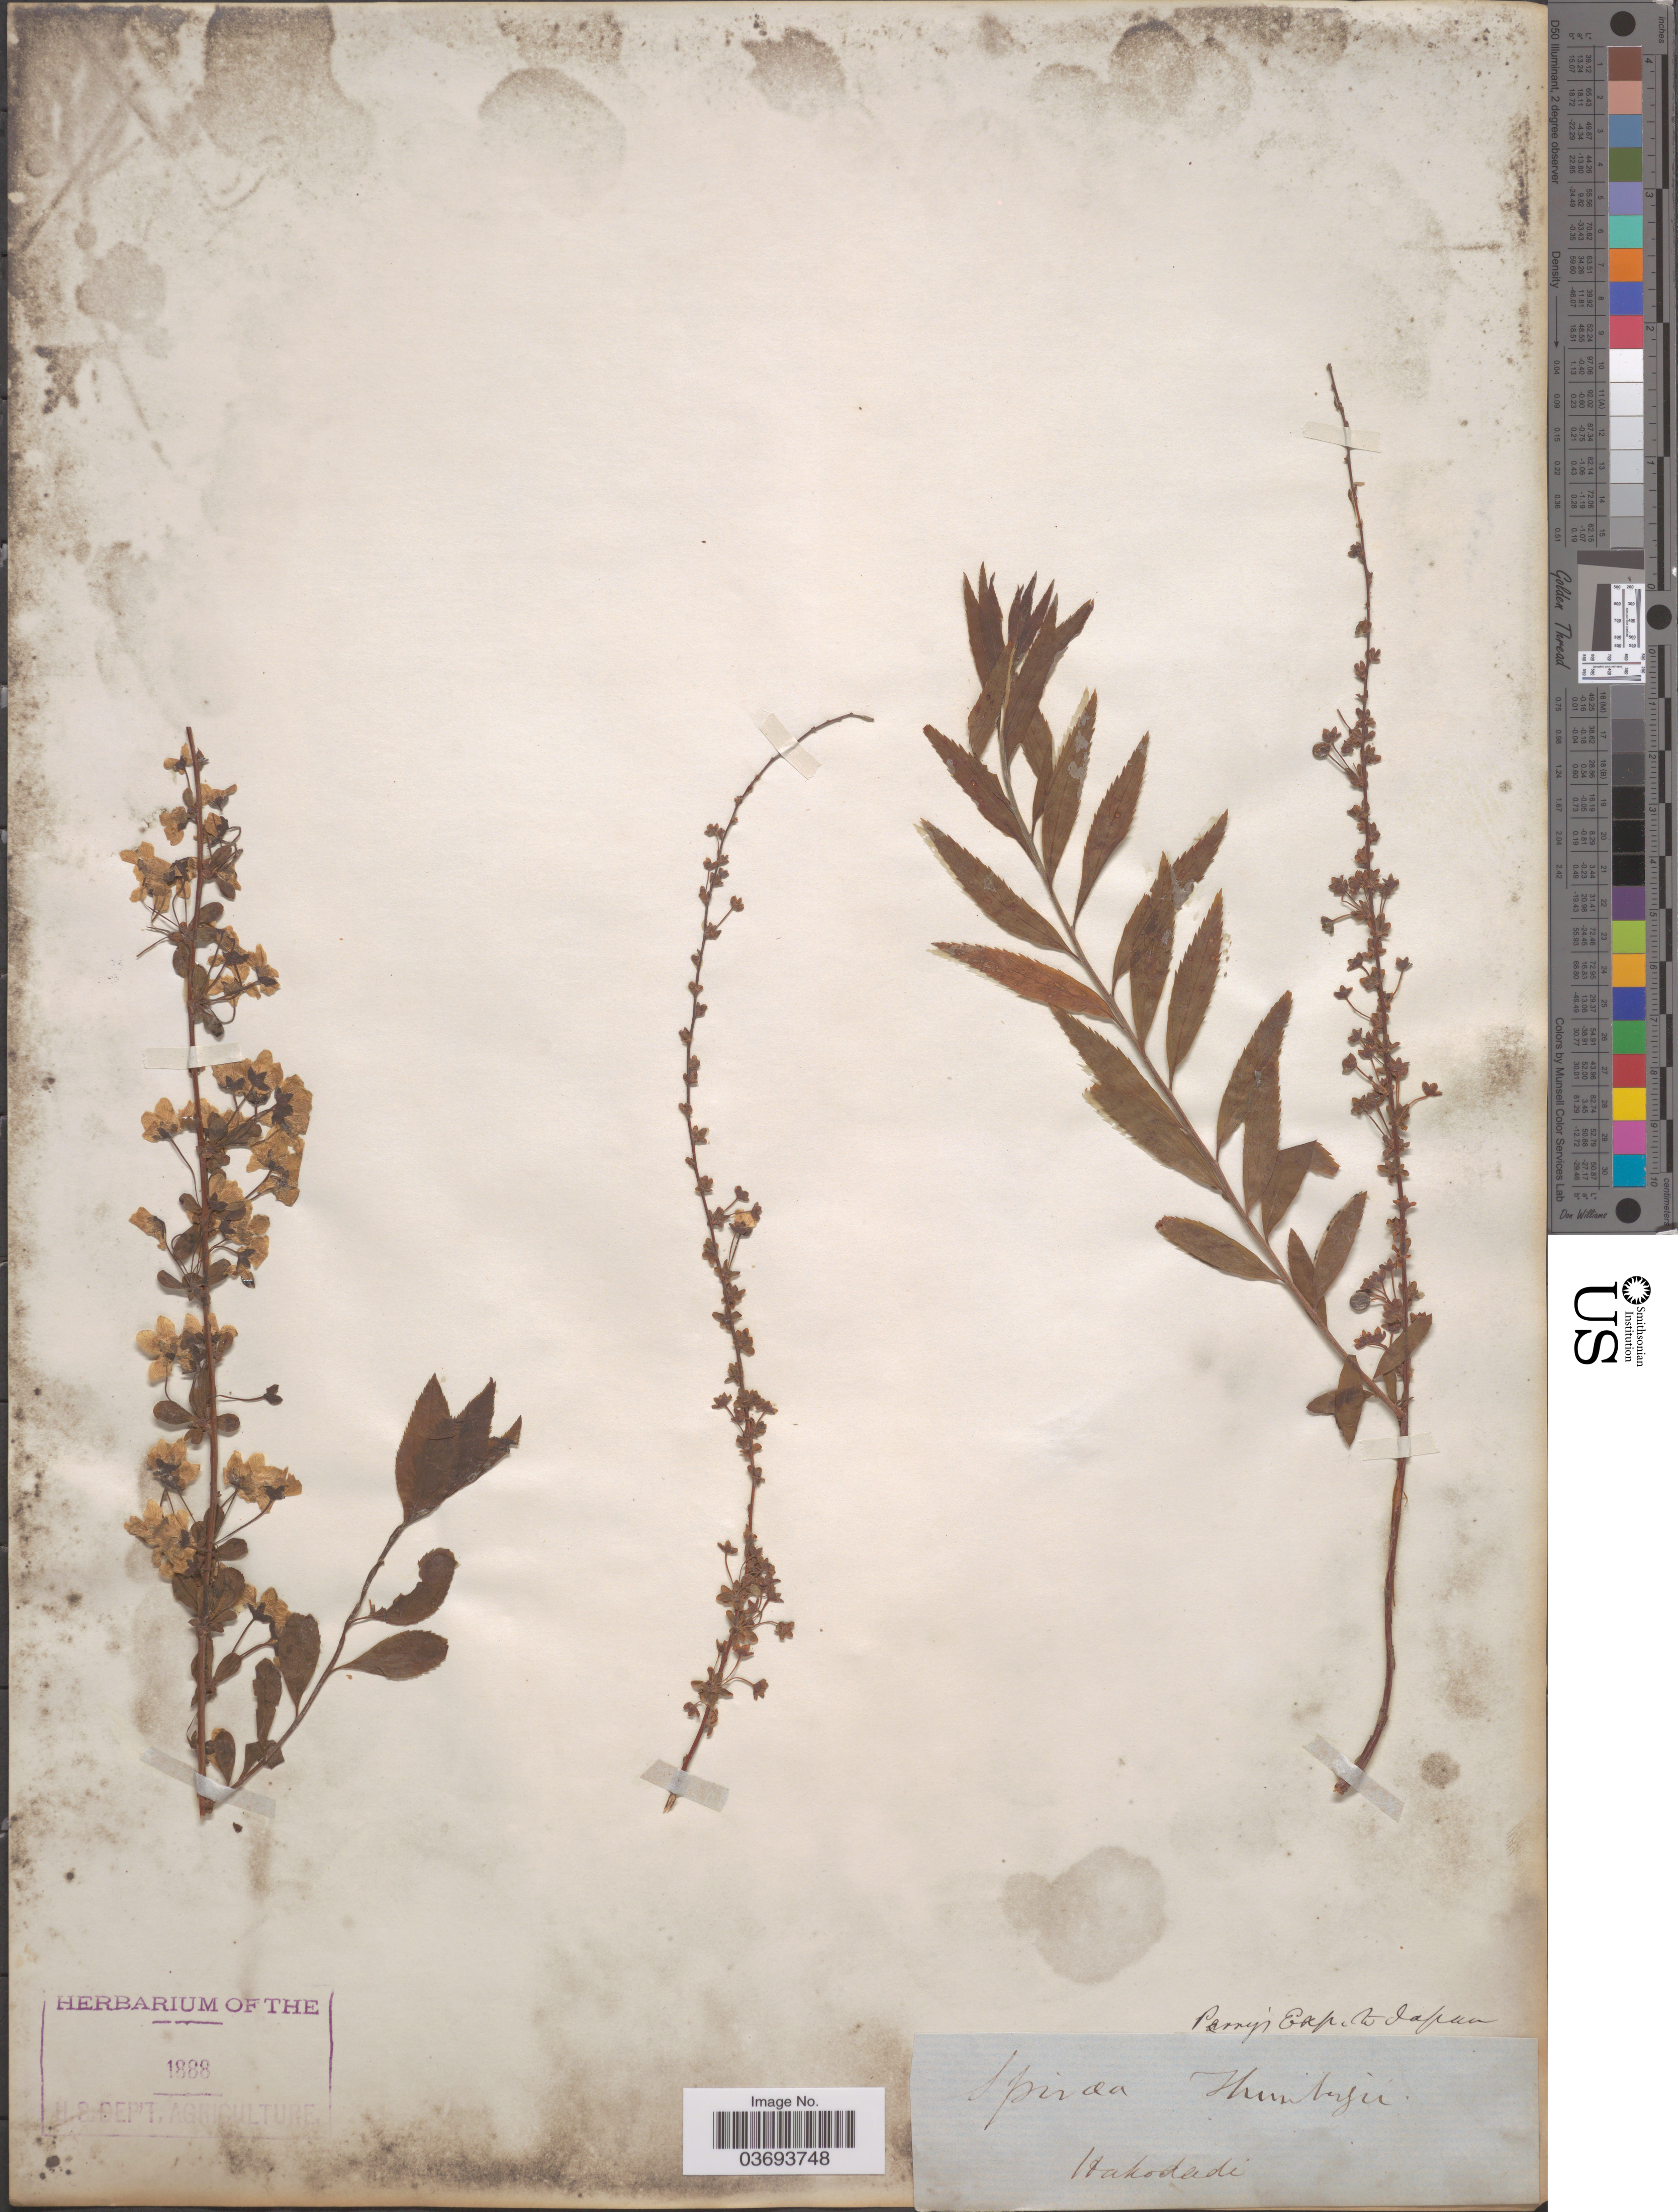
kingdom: Plantae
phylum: Tracheophyta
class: Magnoliopsida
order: Rosales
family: Rosaceae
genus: Spiraea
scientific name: Spiraea thunbergii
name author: Siebert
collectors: -- Perry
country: Japan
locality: Hakodadi.